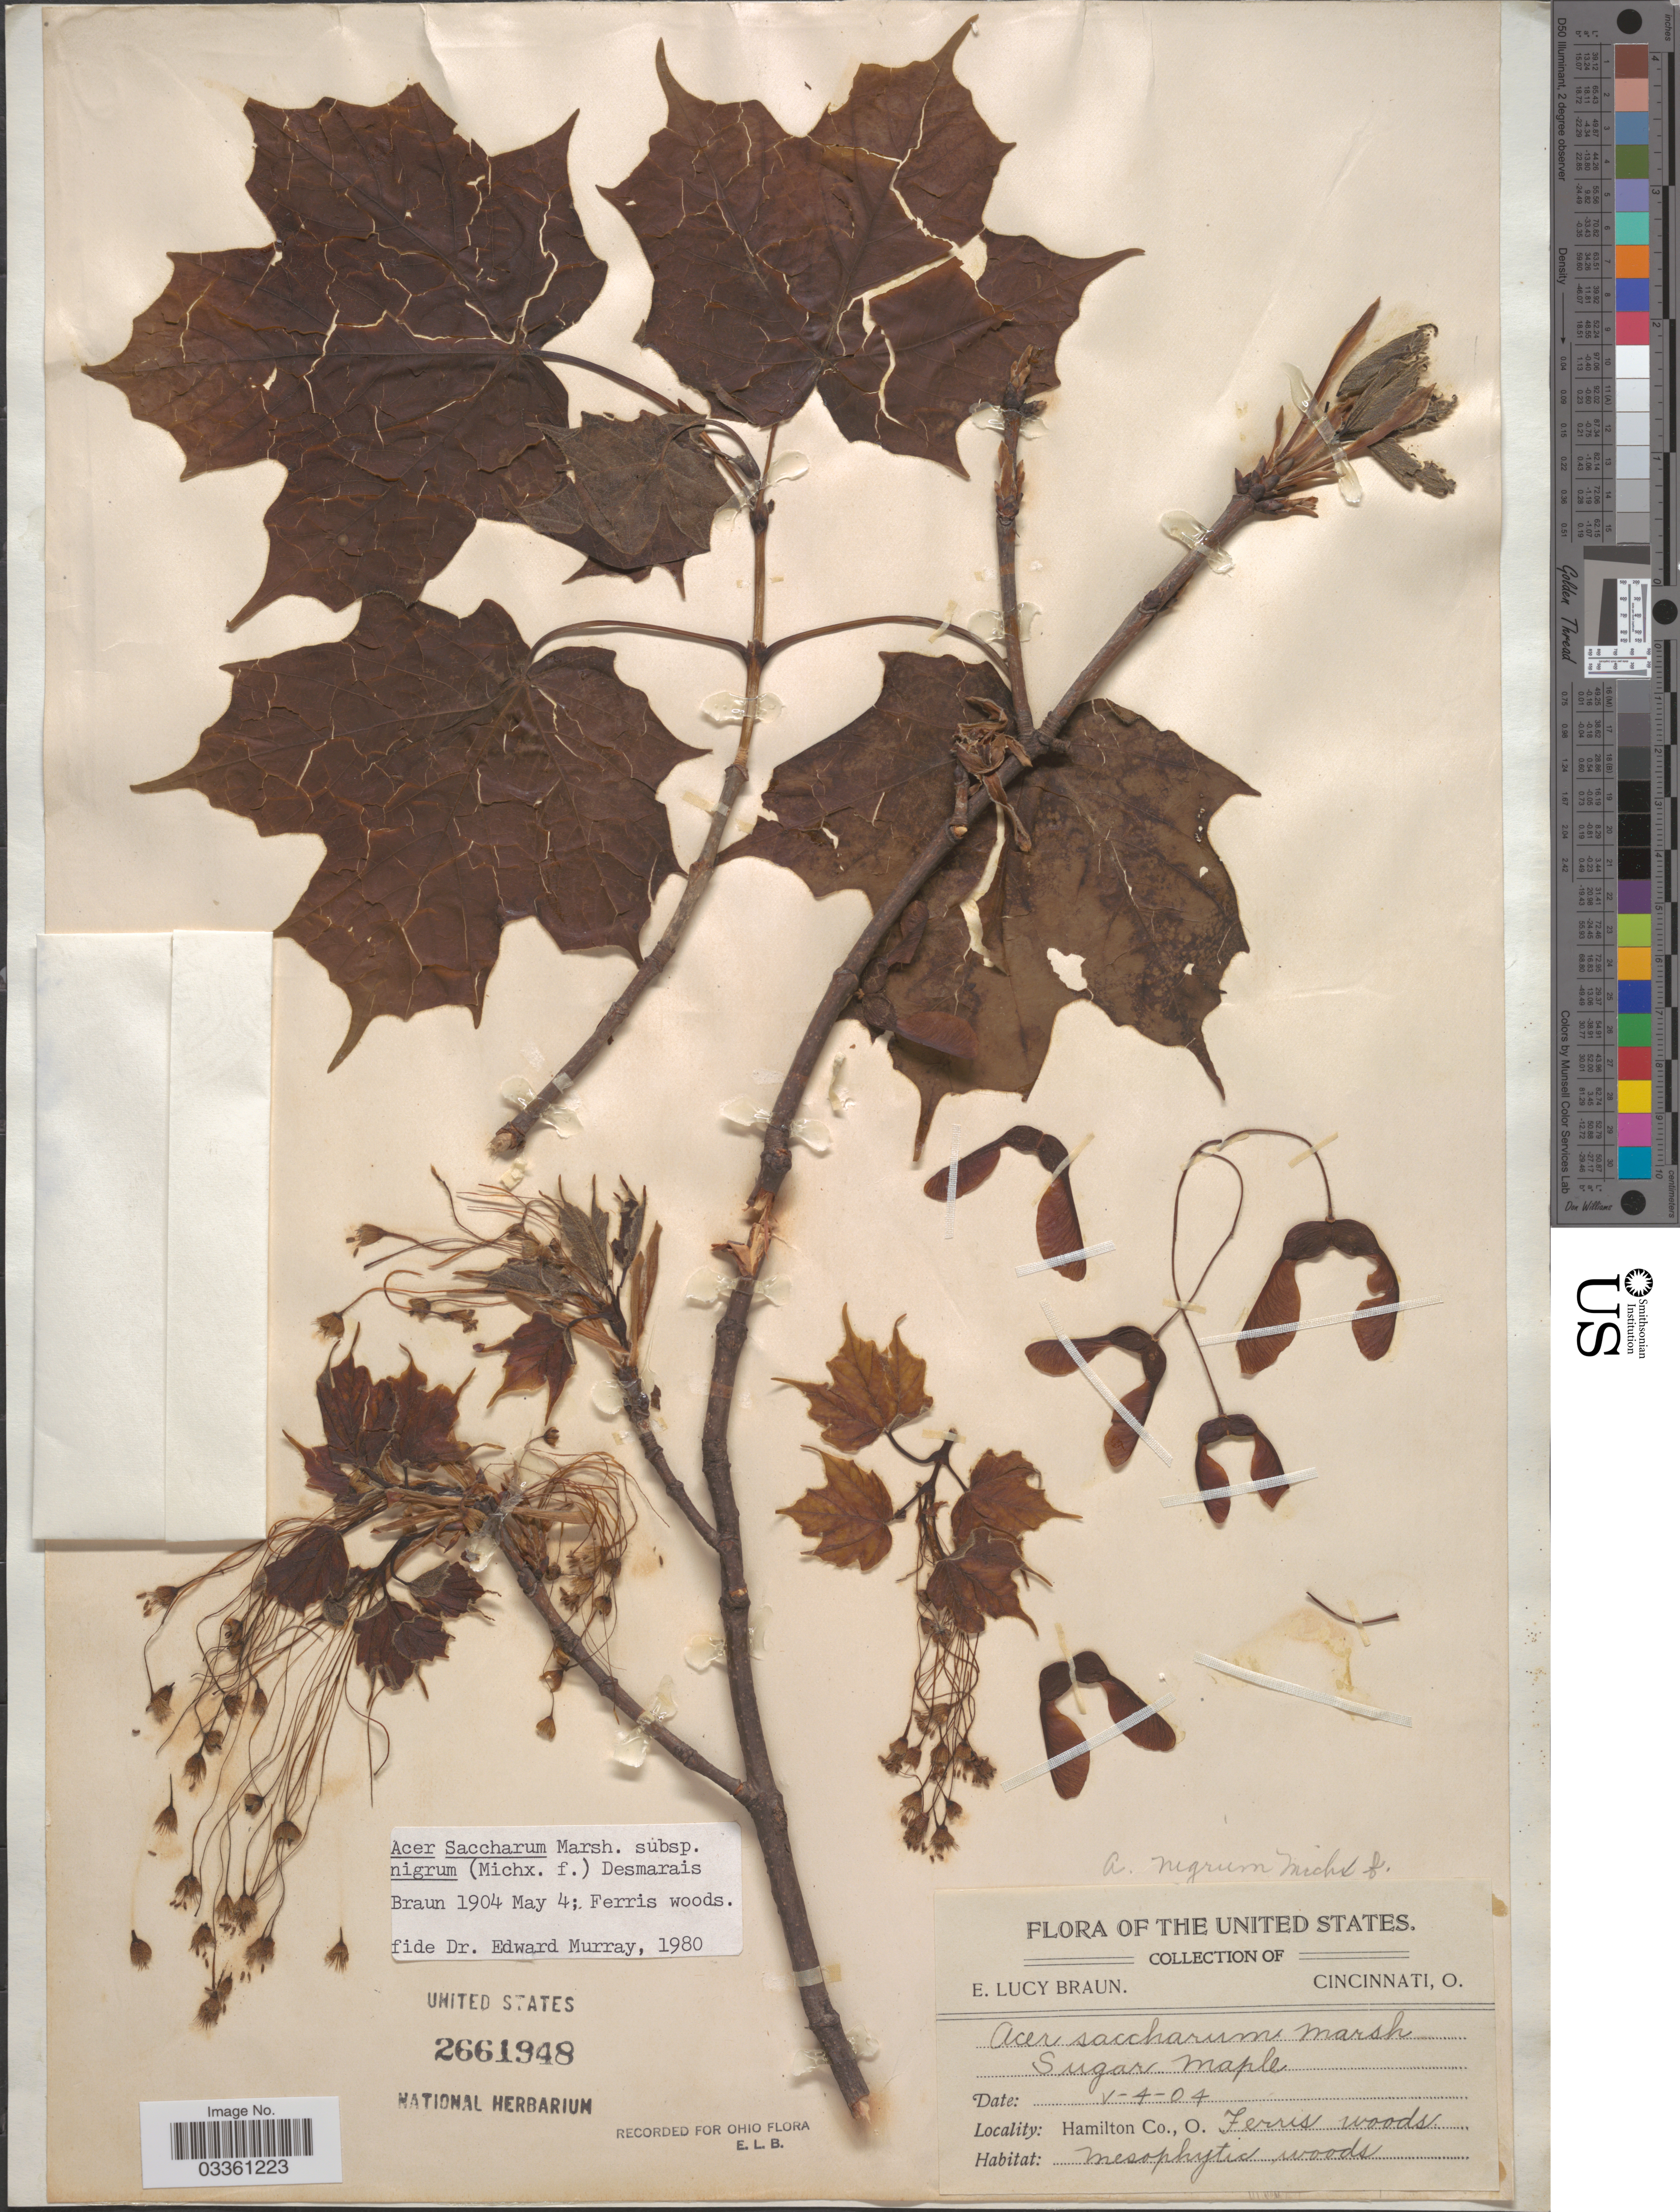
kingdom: Plantae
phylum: Tracheophyta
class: Magnoliopsida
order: Sapindales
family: Sapindaceae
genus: Acer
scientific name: Acer saccharum subsp. nigrum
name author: (F. Michx.) Desmarais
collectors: E. L. Braun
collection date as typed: Transcribed d/m/y: 4/5/4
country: United States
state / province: Ohio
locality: Hamilton Co.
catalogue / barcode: US 2661948